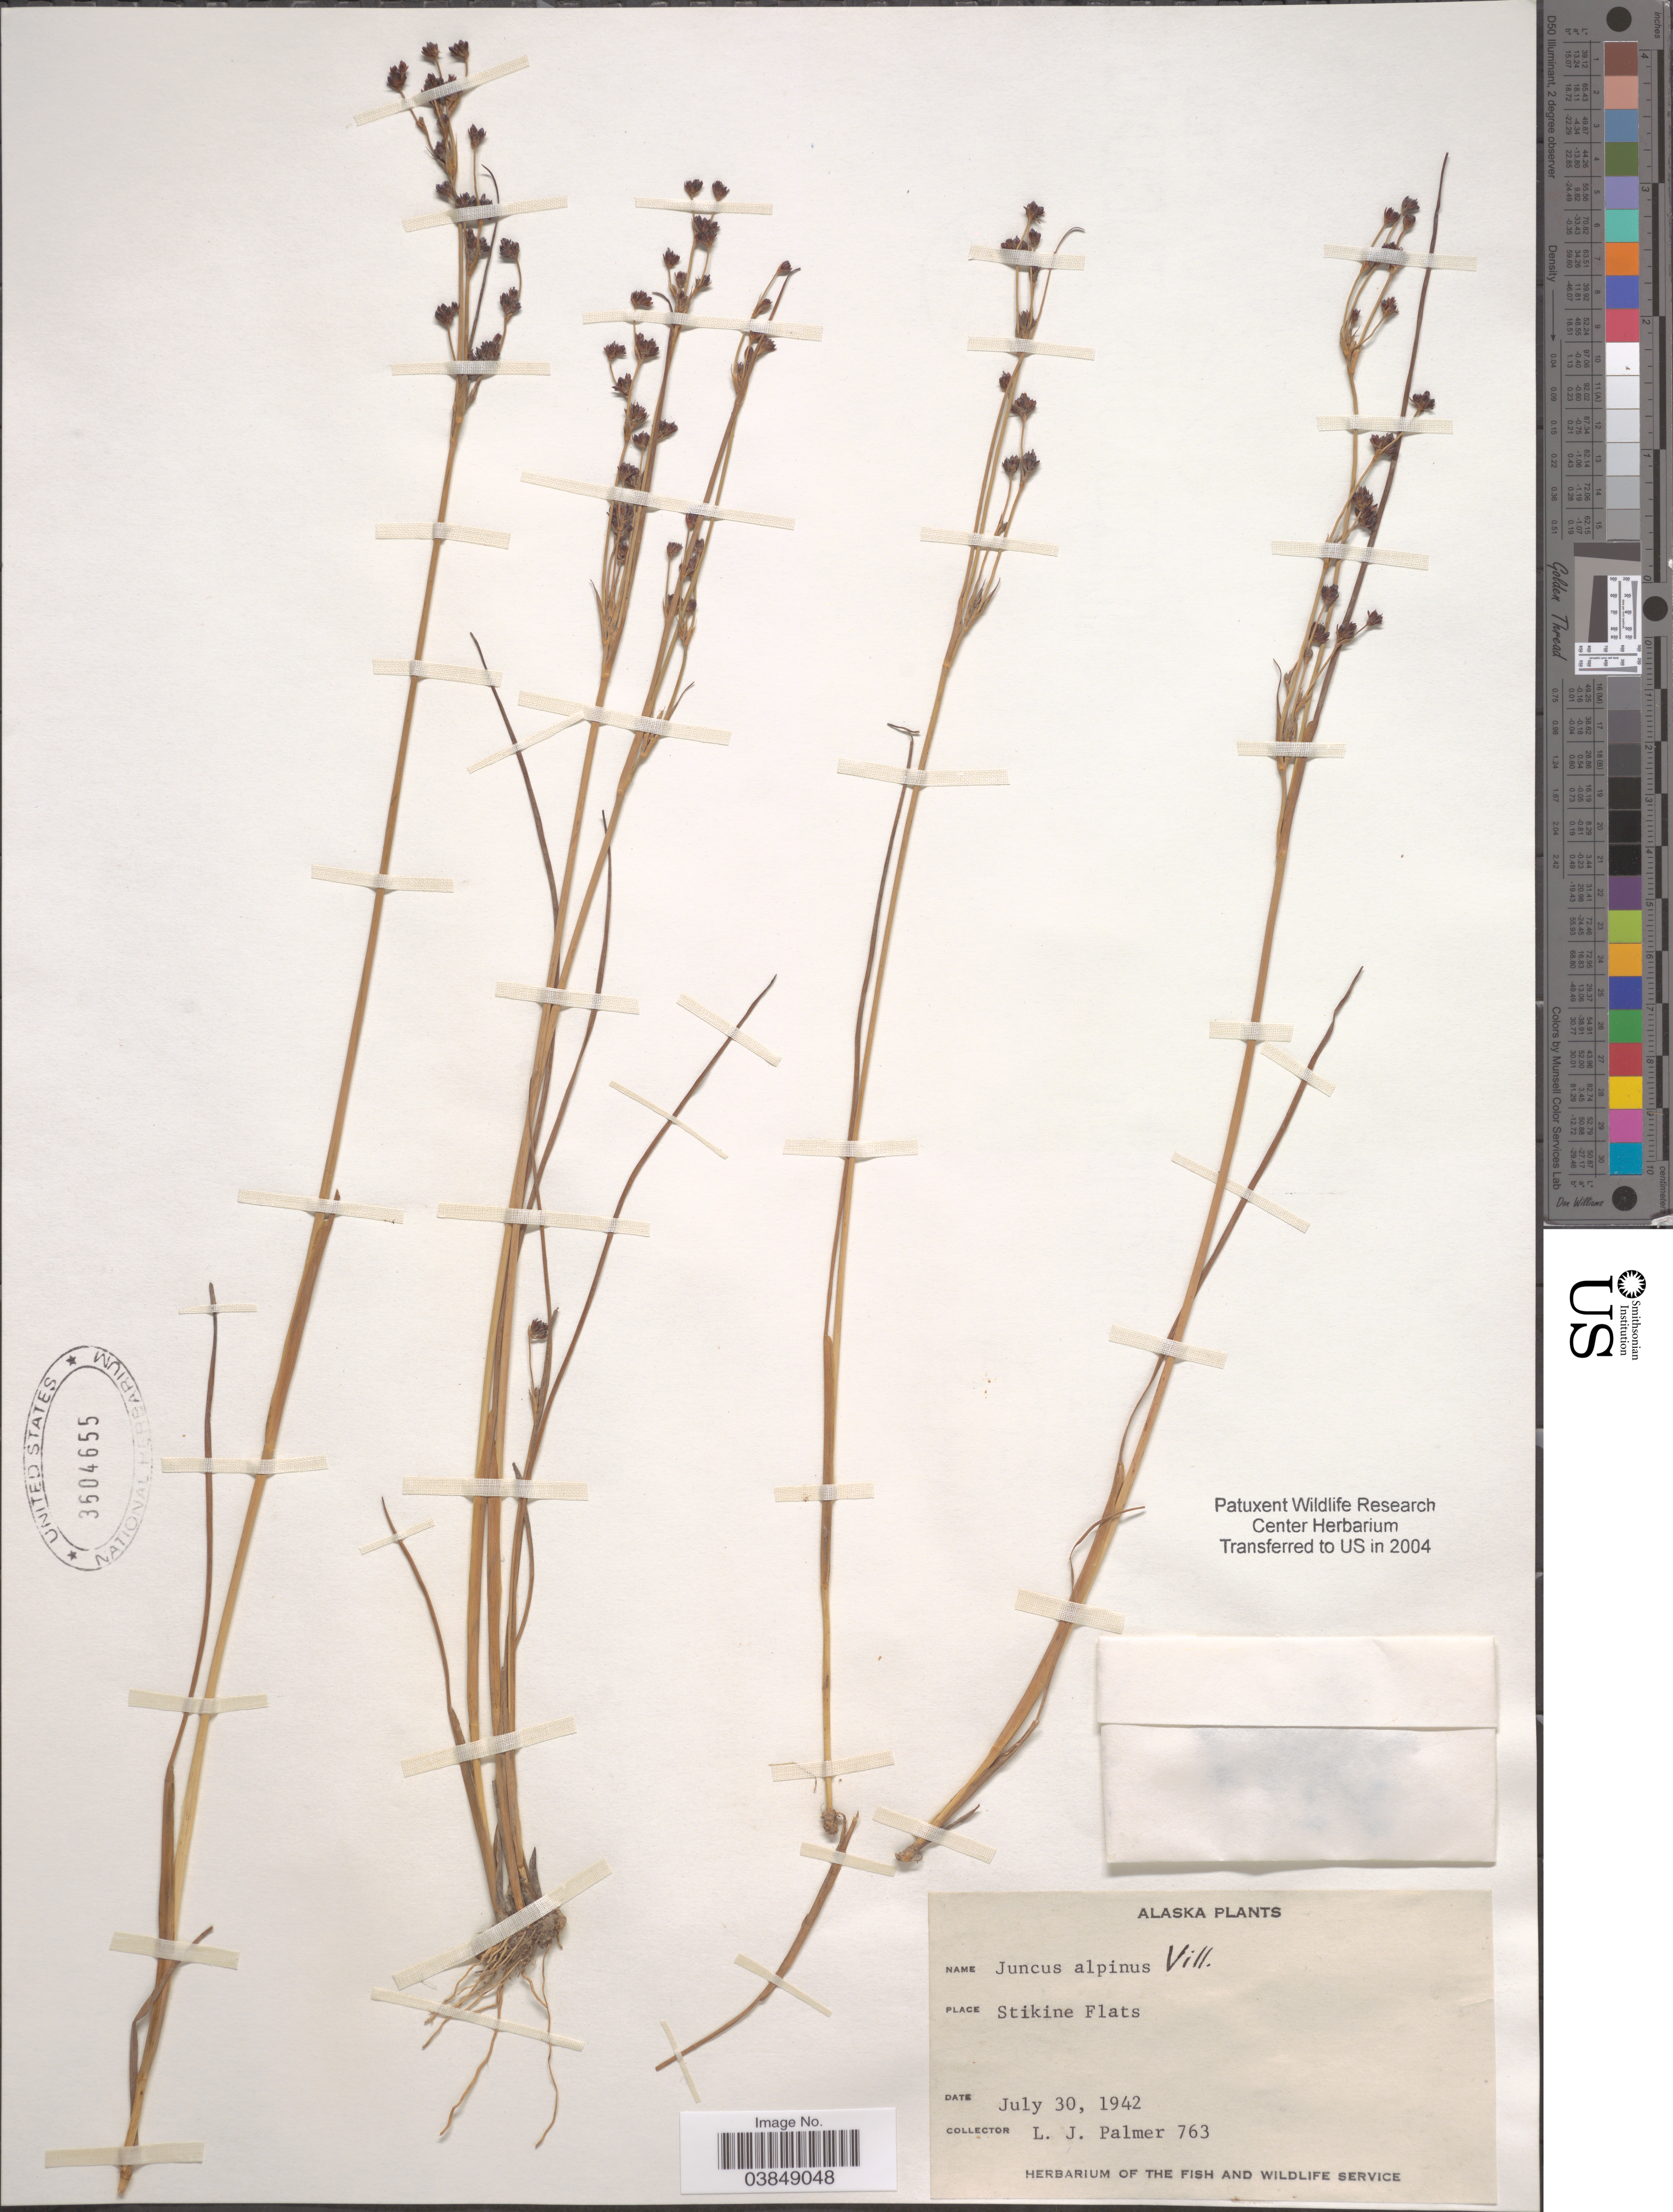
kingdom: Plantae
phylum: Tracheophyta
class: Liliopsida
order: Poales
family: Juncaceae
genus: Juncus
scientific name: Juncus alpinus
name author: Vill.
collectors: L. J. Palmer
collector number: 763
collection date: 1942-07-30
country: United States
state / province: Alaska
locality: Stikine Flats.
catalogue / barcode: US 3604655